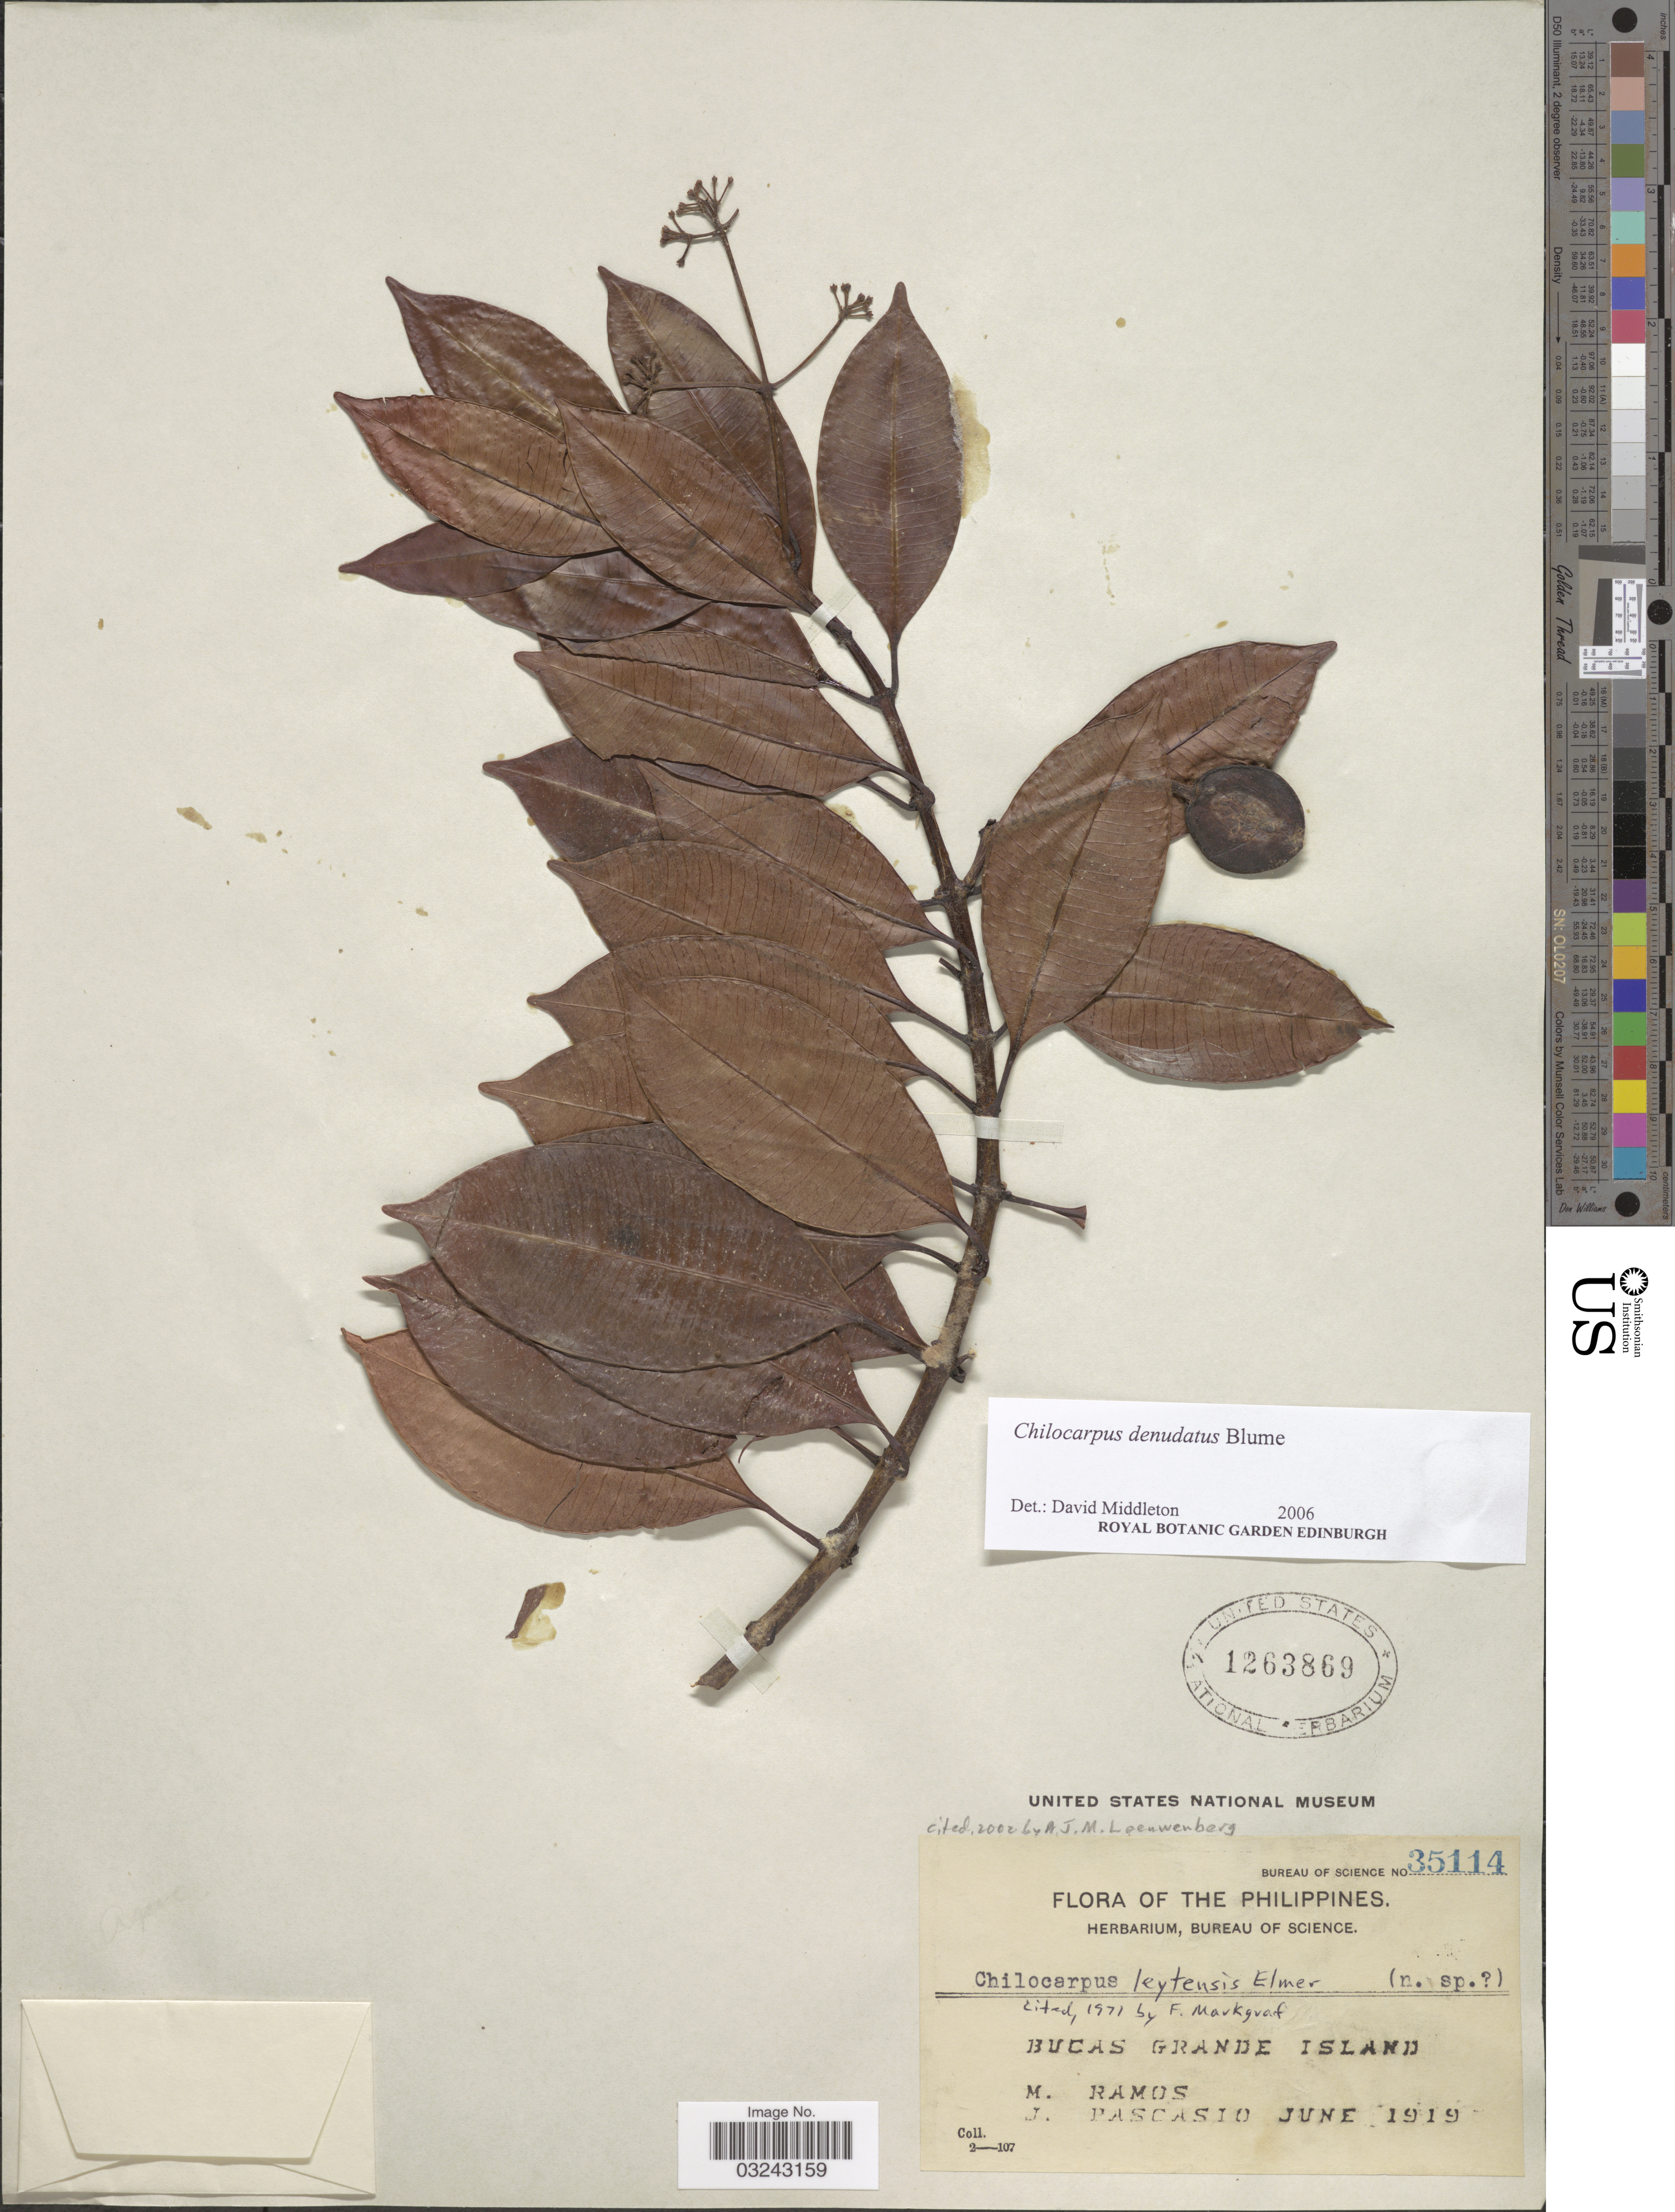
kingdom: Plantae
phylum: Tracheophyta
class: Magnoliopsida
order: Gentianales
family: Apocynaceae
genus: Chilocarpus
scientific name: Chilocarpus denudatus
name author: Blume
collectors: M. Ramos & J. Pascasio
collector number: Bureau of Science 35114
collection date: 1919-06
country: Philippines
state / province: Caraga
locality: Bucas Grande Island.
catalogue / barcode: US 1263869